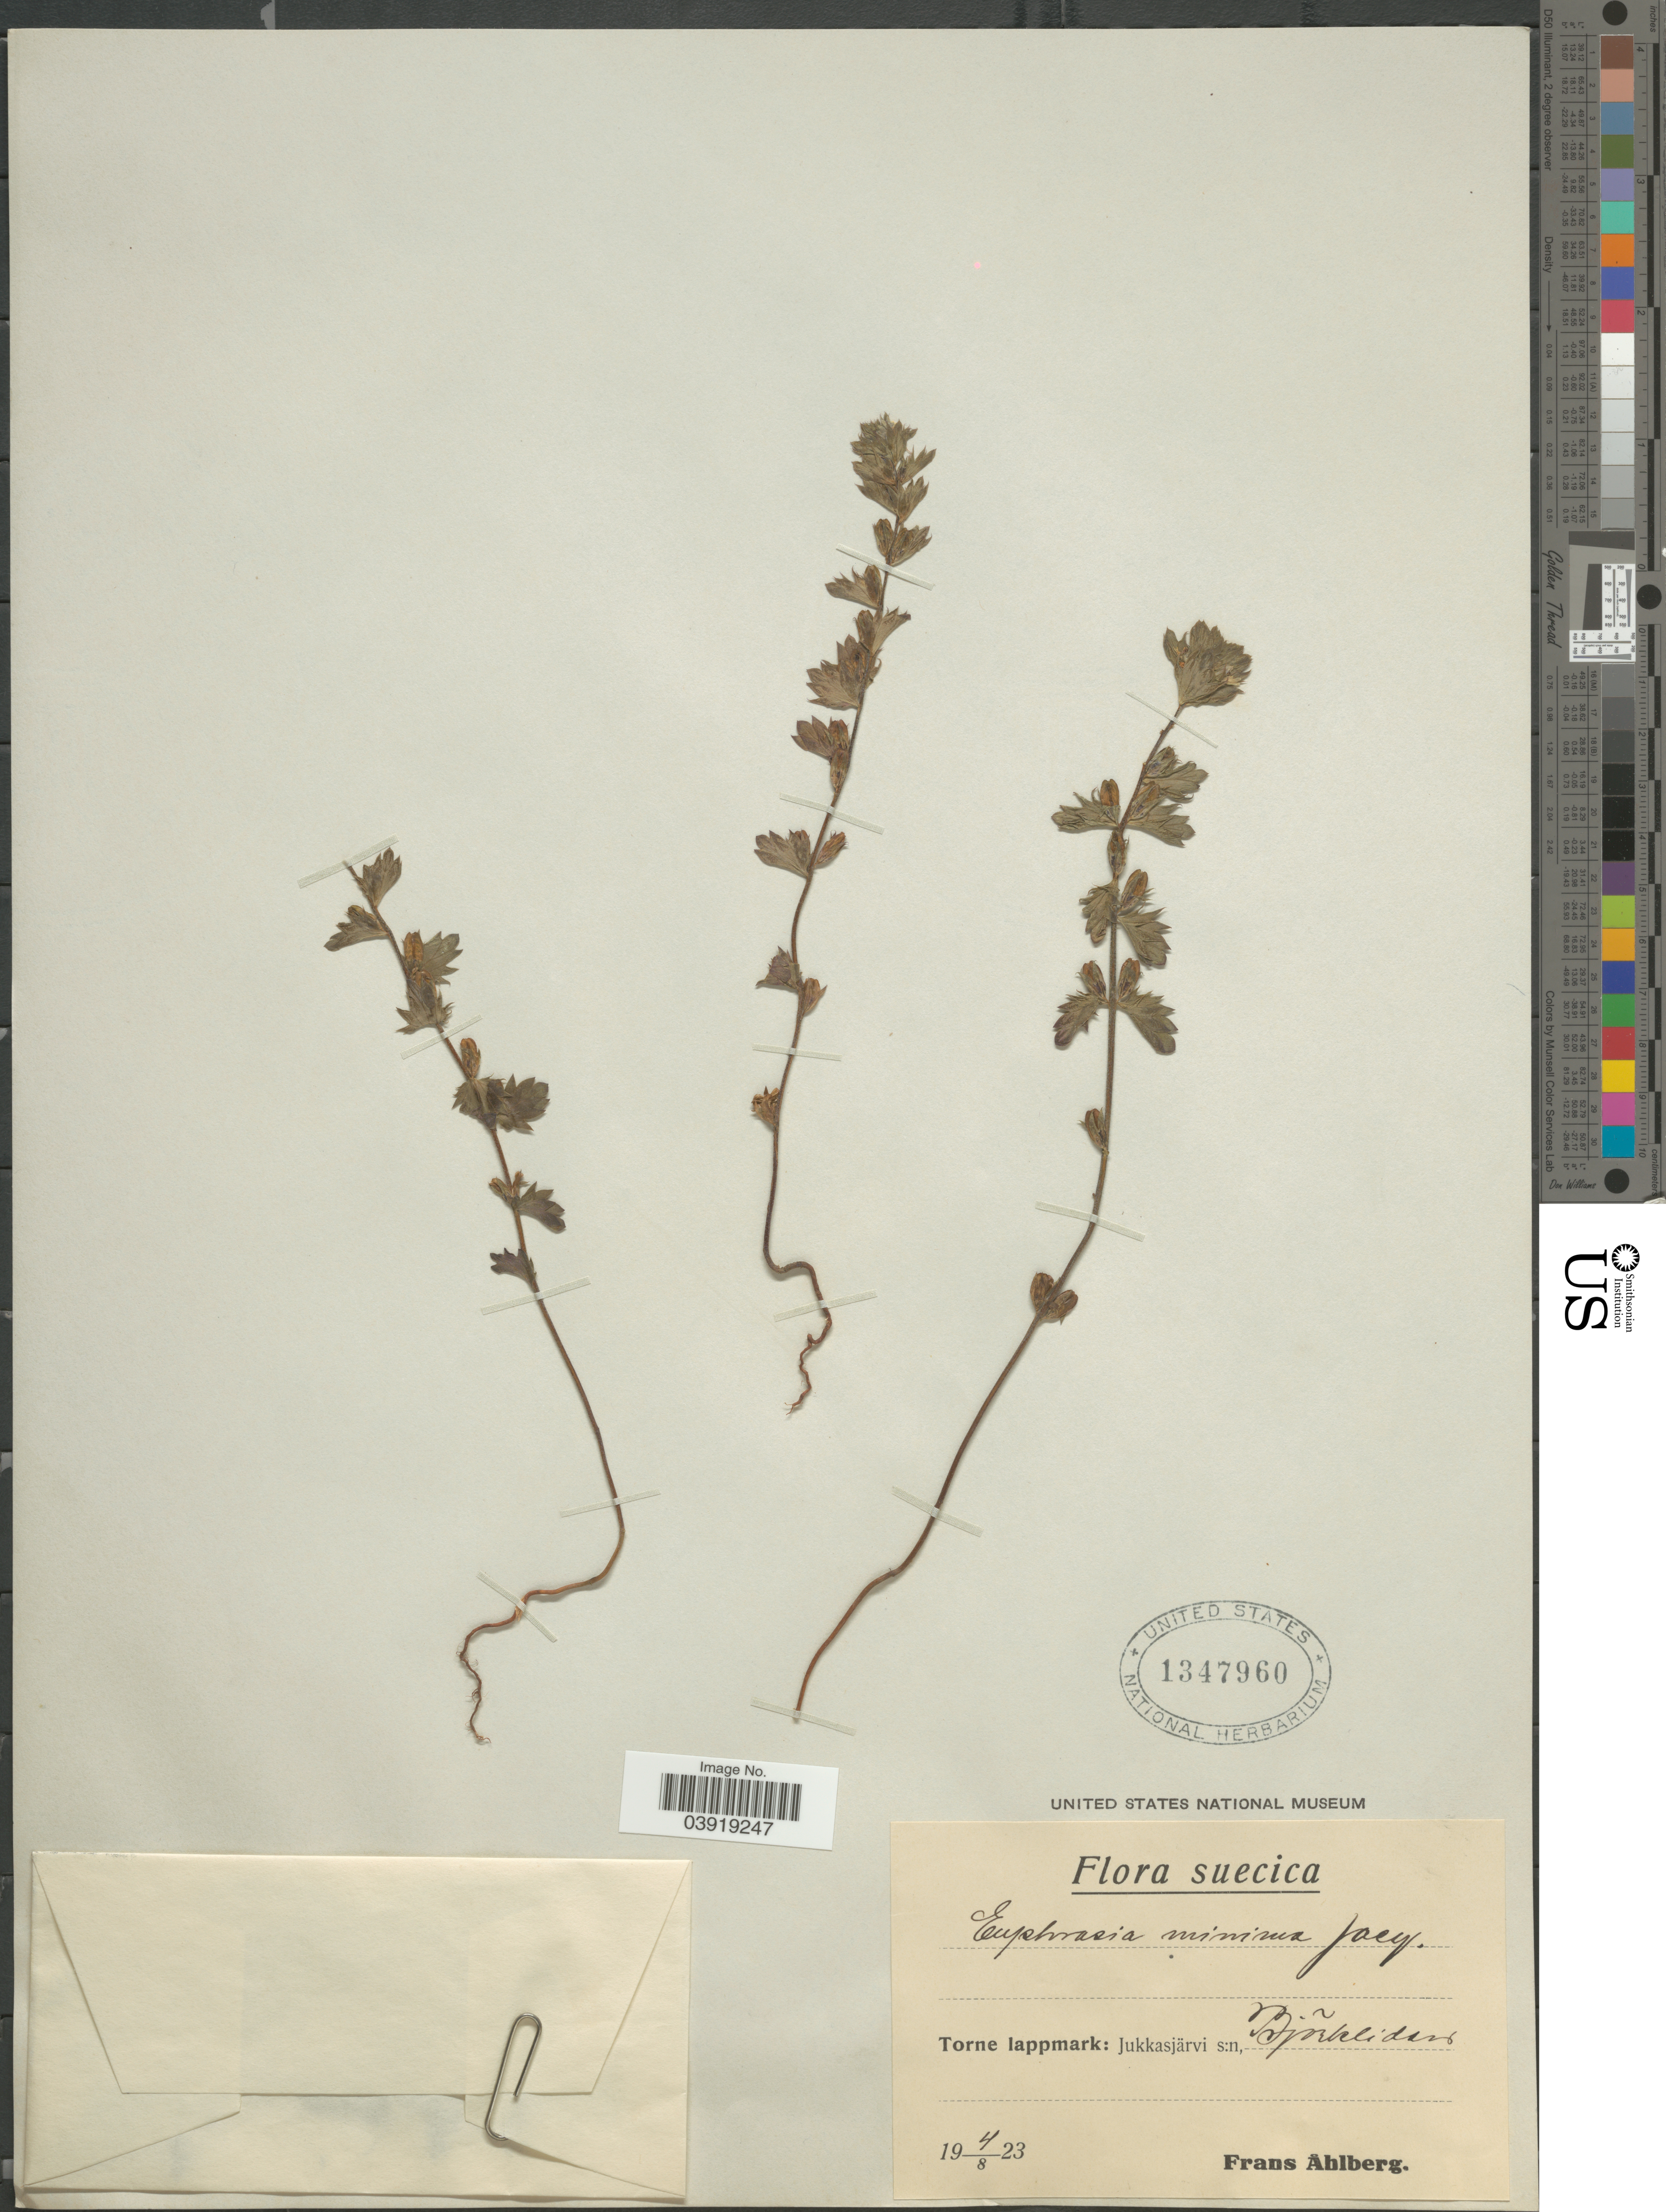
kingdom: Plantae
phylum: Tracheophyta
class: Magnoliopsida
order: Lamiales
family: Orobanchaceae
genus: Euphrasia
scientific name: Euphrasia minima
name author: Schloss.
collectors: F. Ahlberg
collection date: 1923-08-04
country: Sweden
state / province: Norrbotten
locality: Suecica. Torne lappmark: Jukkasjärvi s:n, Björkliden.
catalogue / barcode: US 1347960